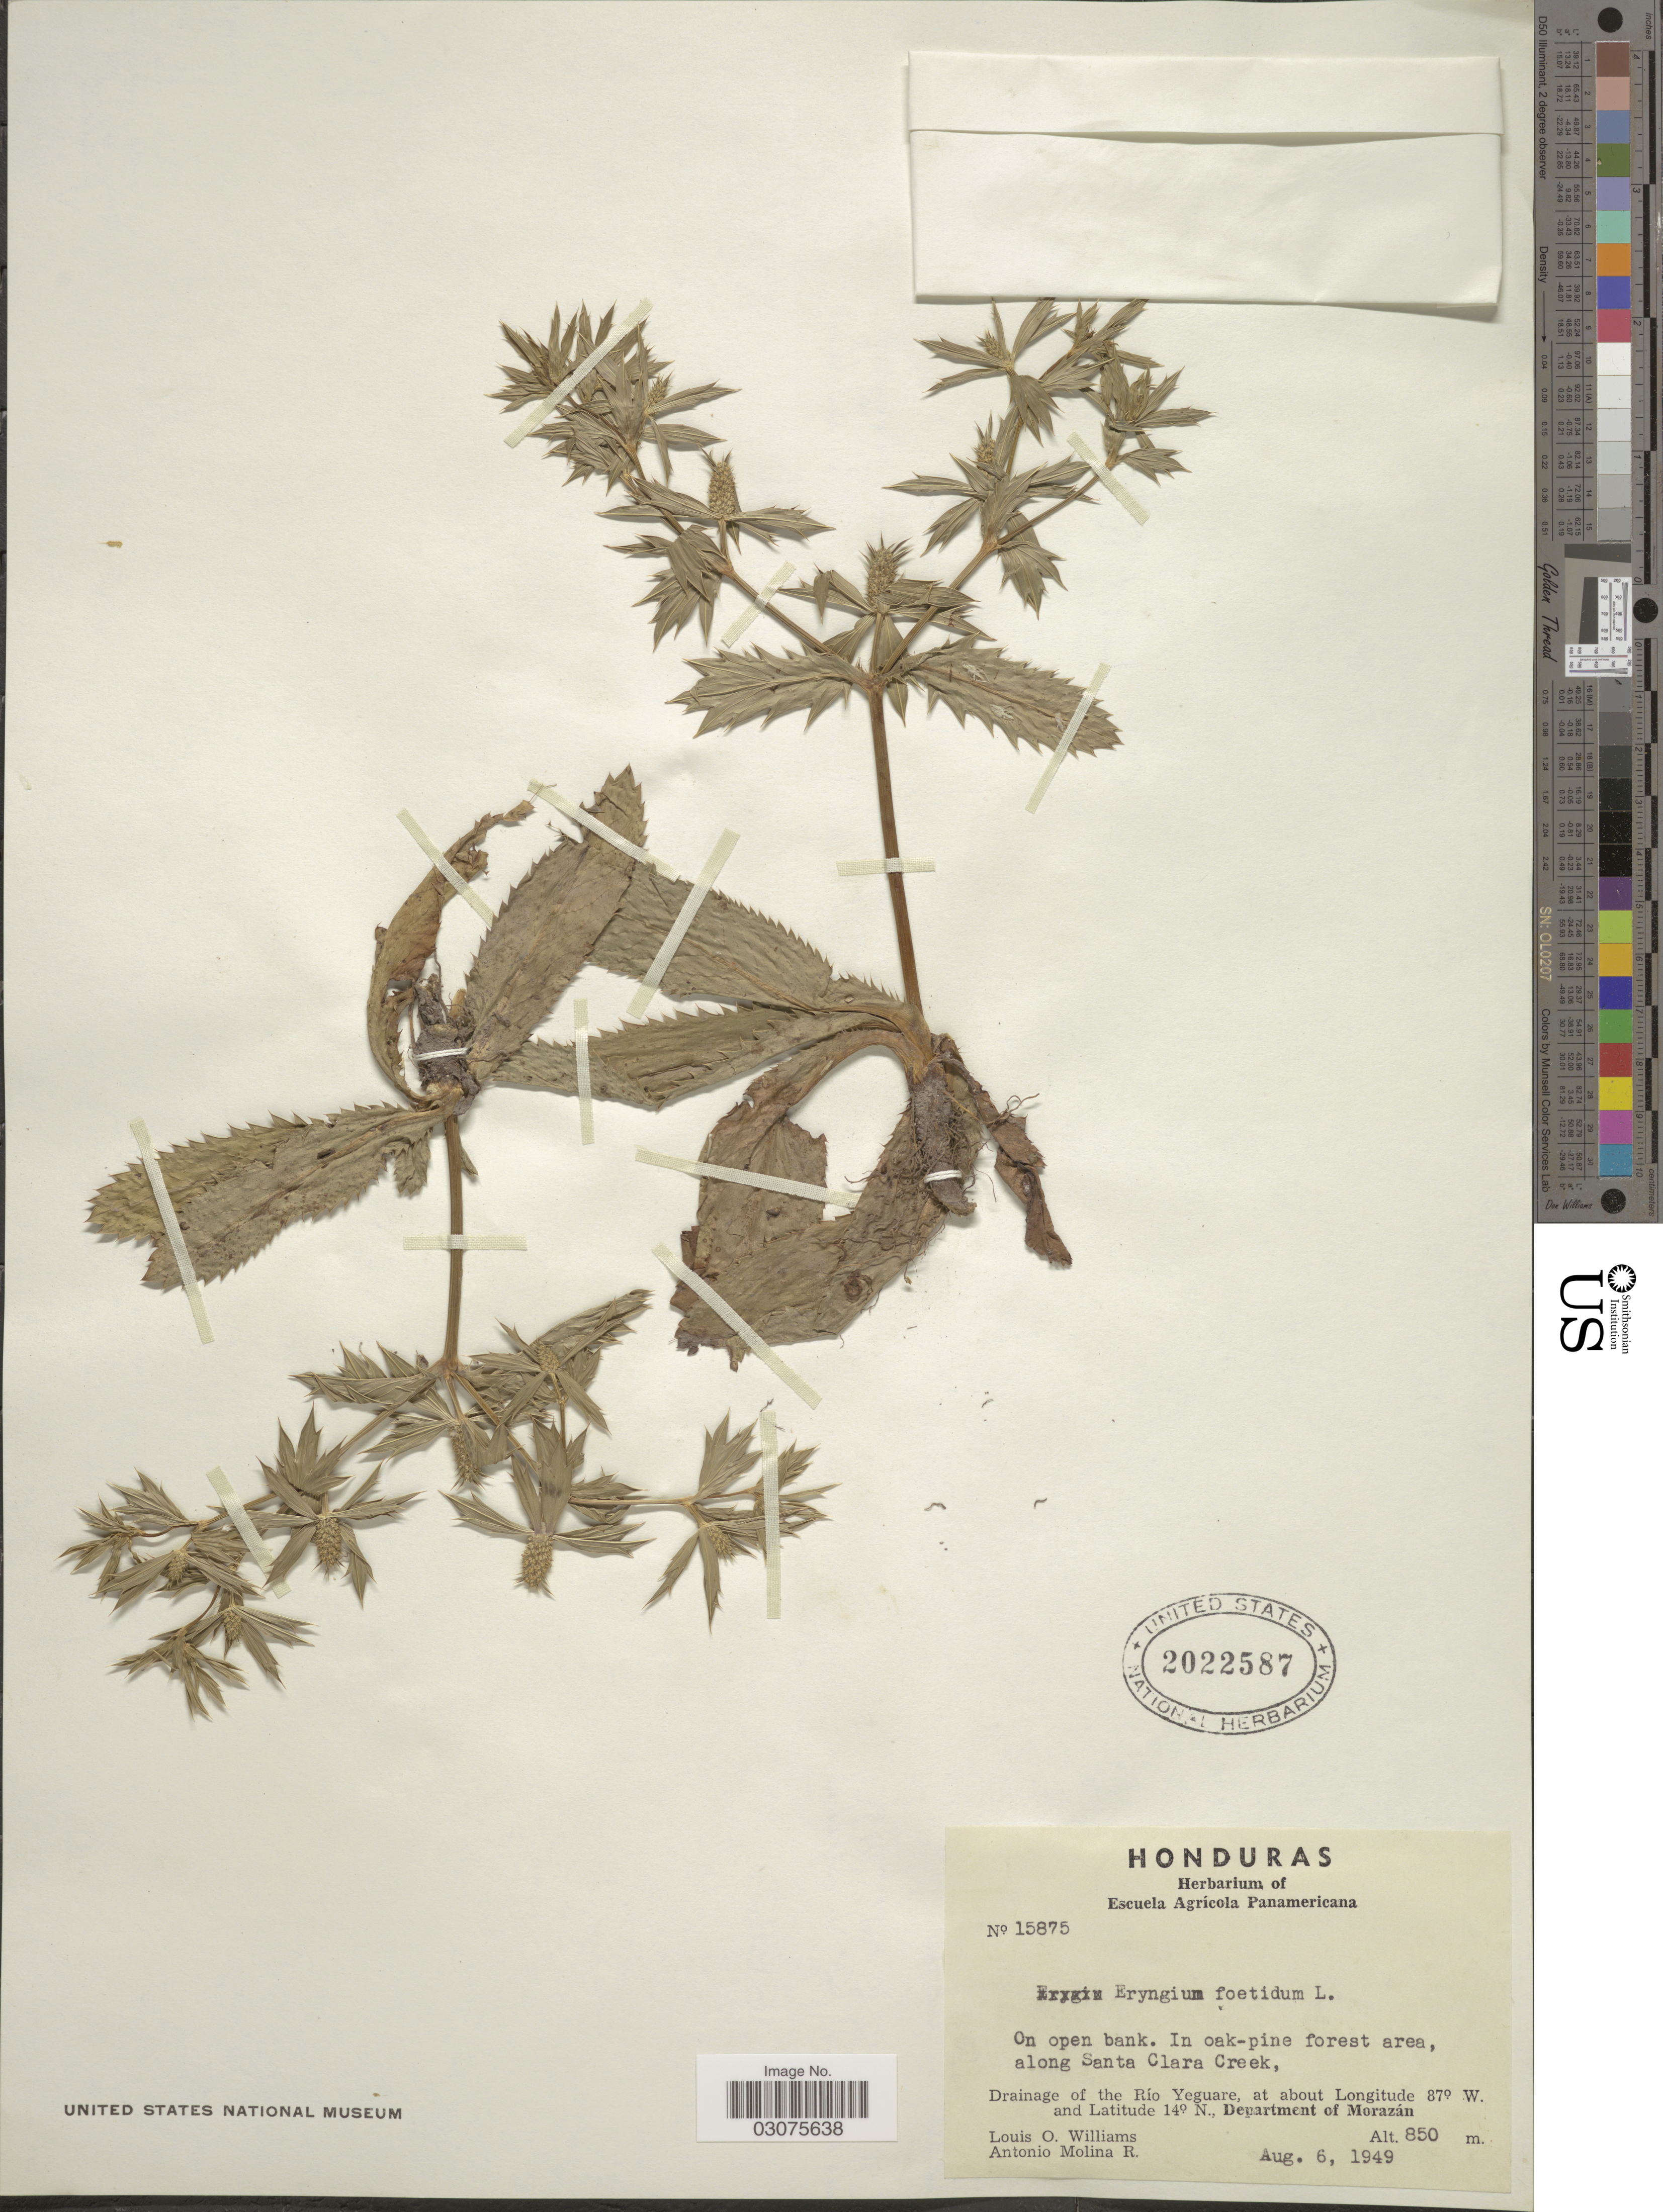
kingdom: Plantae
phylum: Tracheophyta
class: Magnoliopsida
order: Apiales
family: Apiaceae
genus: Eryngium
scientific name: Eryngium foetidum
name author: L.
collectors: L. O. Williams & A. Molina R.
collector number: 15875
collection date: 1949-08-06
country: Honduras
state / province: Fco. Morazán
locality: Along Santa Clara Creek. Drainage of the Río Yeguare, Department of Morazán.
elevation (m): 850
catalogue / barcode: US 2022587